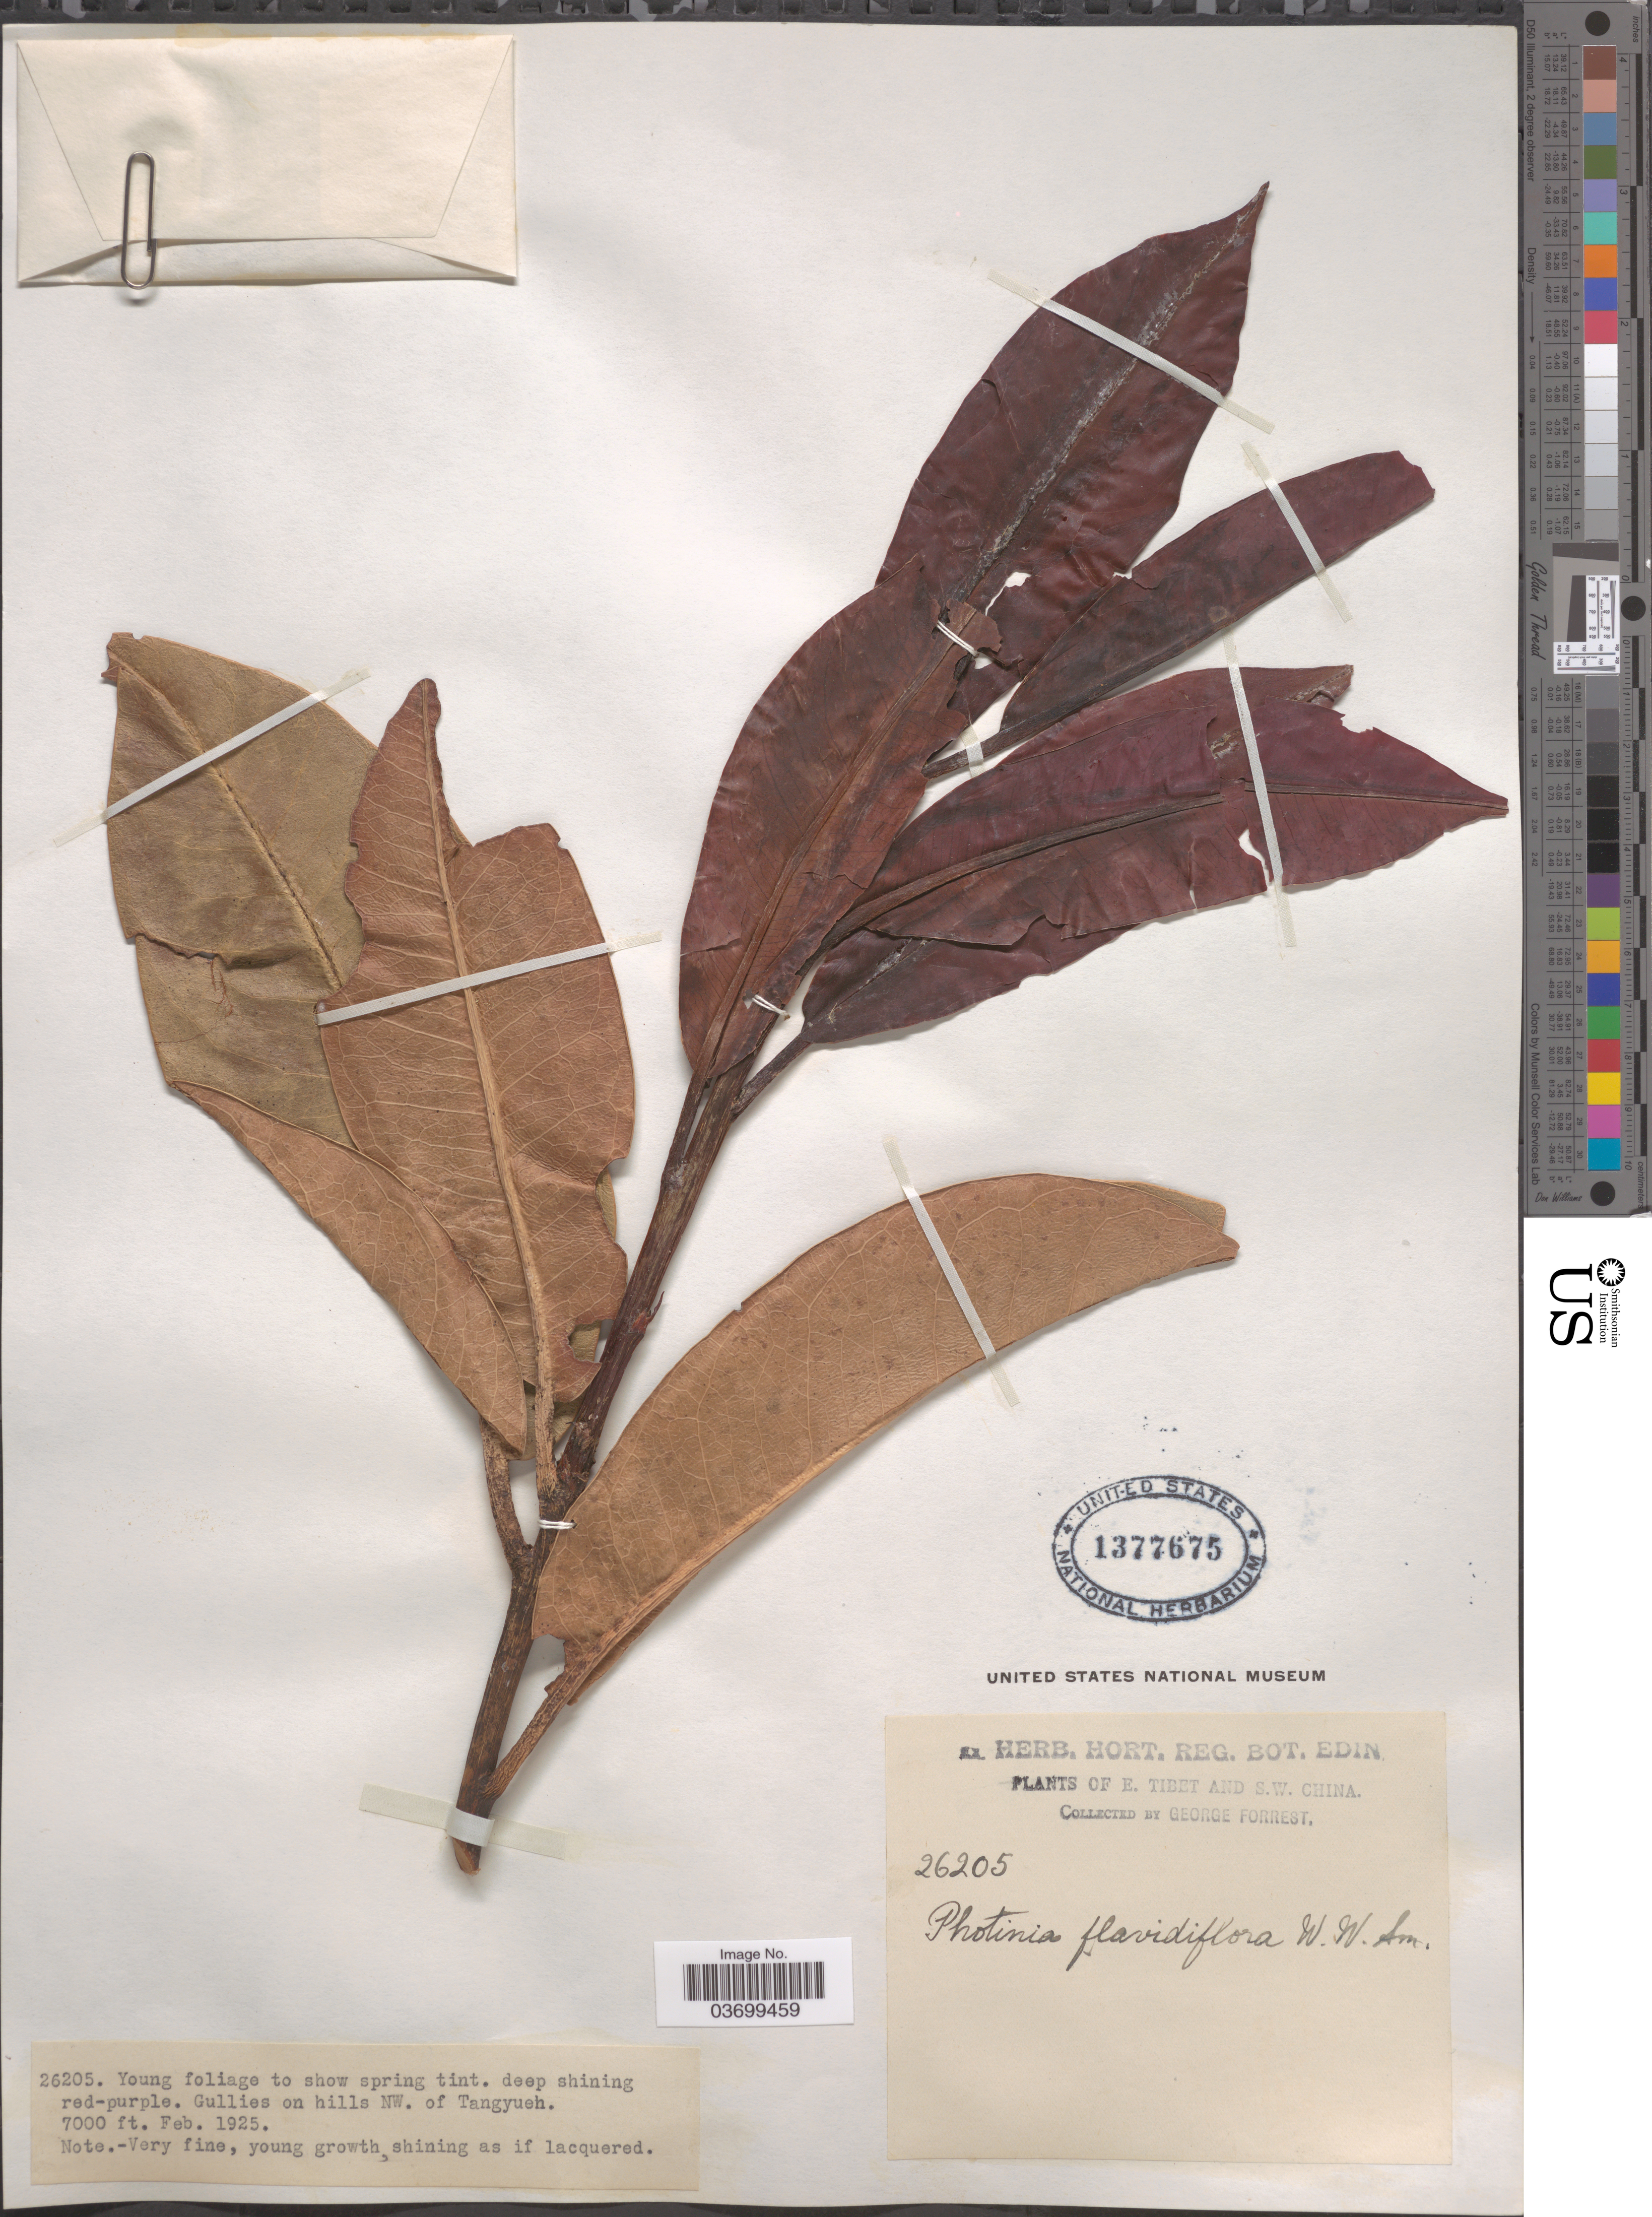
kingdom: Plantae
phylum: Tracheophyta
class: Magnoliopsida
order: Rosales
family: Rosaceae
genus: Photinia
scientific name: Photinia flavidiflora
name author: W.W. Sm.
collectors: G. Forrest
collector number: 26205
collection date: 1925-02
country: China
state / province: Xizang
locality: Gullies on hills NW. of Tangyueh. E. Tibet and S.W. China.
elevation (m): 2134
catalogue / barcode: US 1377675